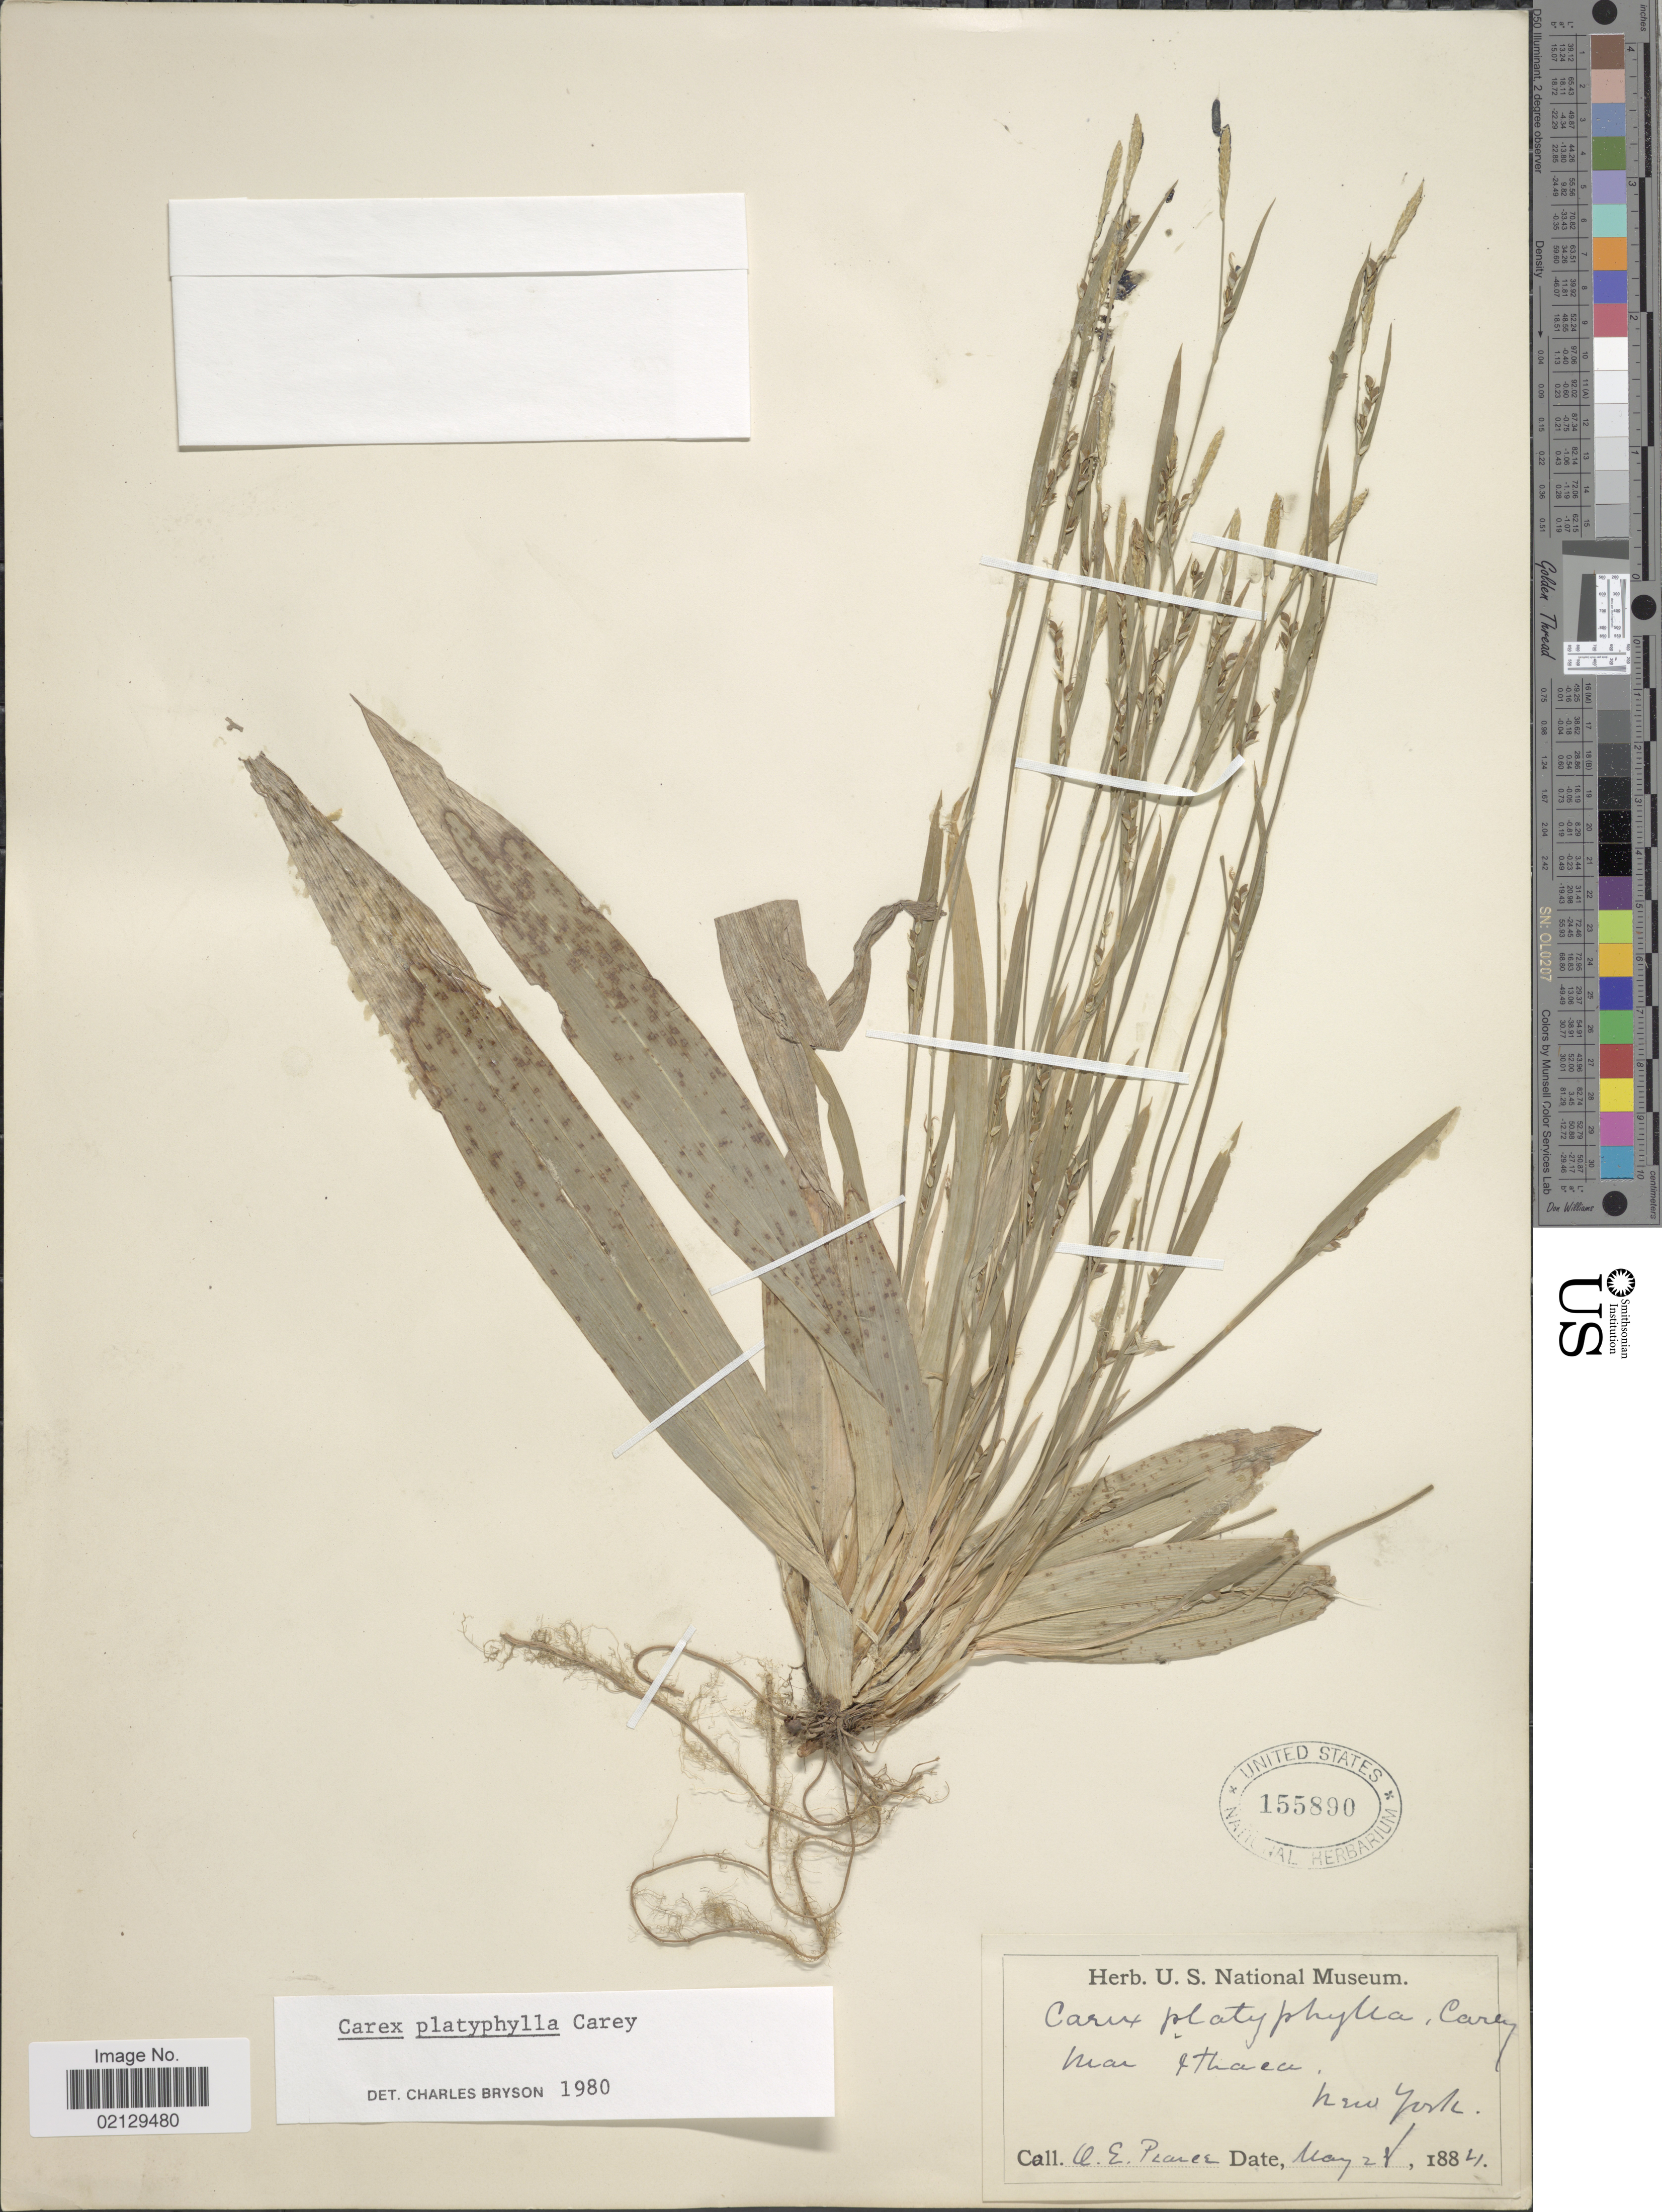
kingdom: Plantae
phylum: Tracheophyta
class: Liliopsida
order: Poales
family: Cyperaceae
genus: Carex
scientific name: Carex platyphylla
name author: J. Carey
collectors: O. E. Pearce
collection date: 1884-05-28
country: United States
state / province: New York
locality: Near Ithaca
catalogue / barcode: US 155890